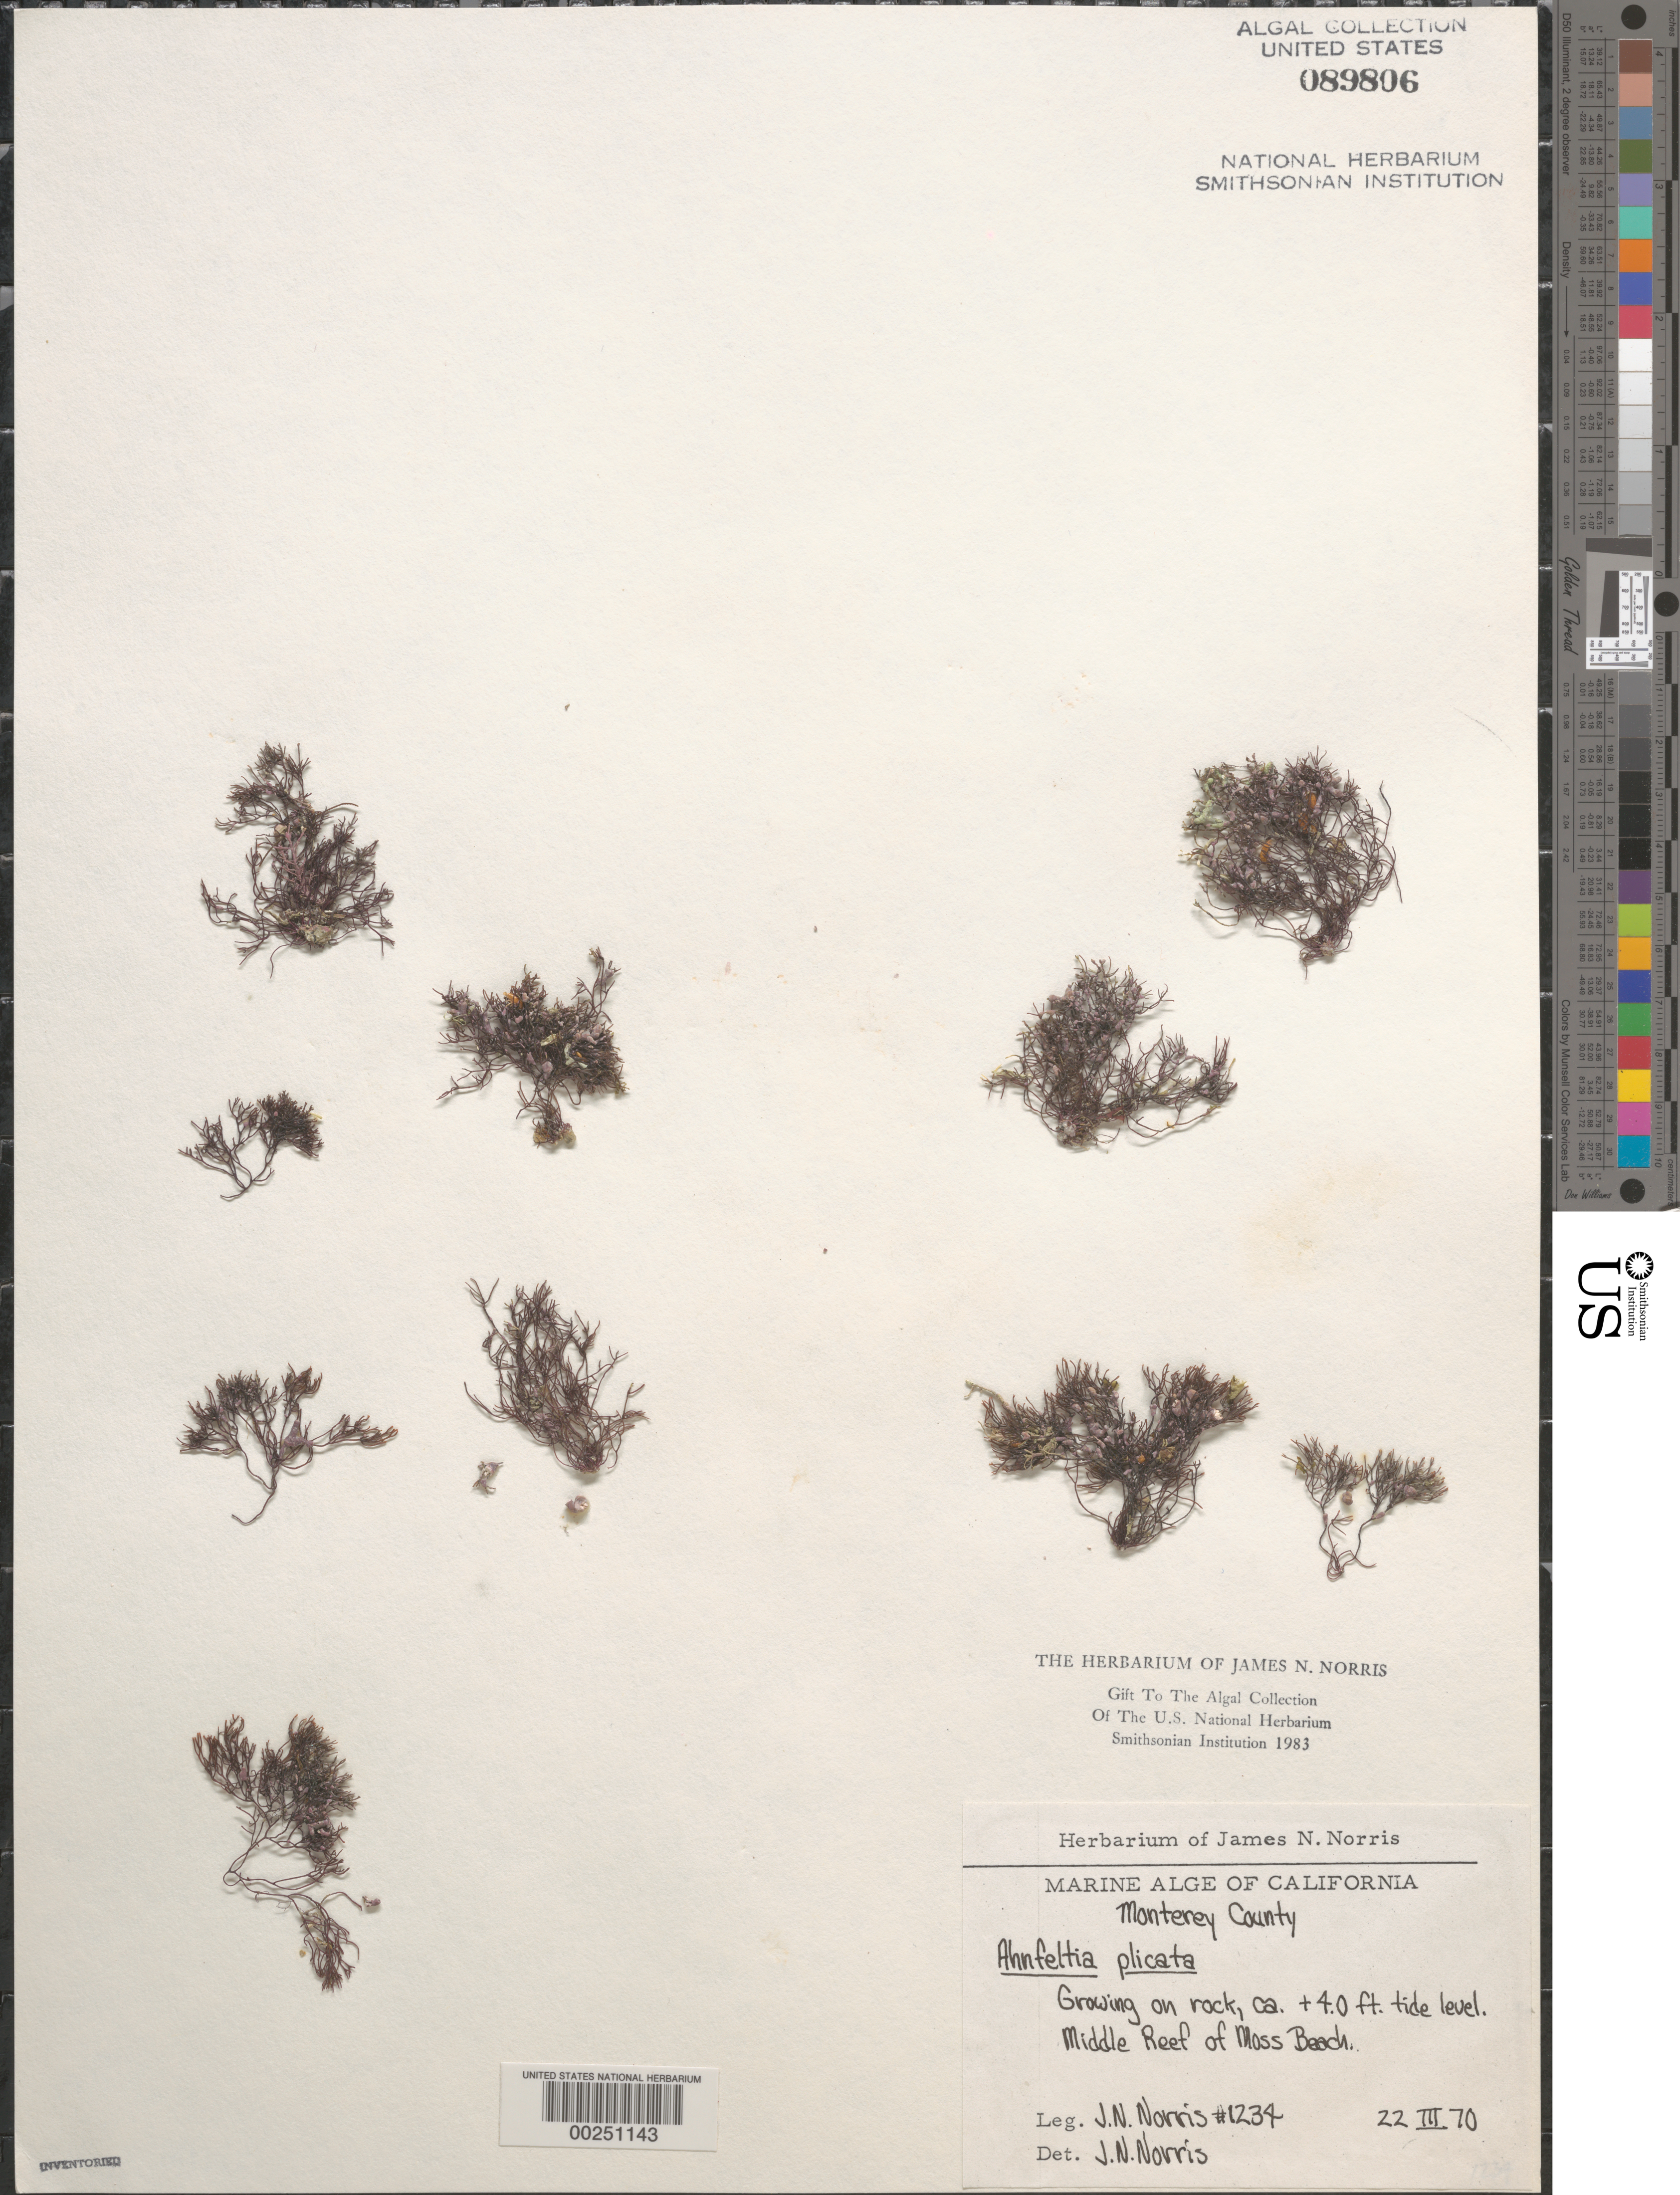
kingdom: Plantae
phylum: Rhodophyta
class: Florideophyceae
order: Ahnfeltiales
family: Ahnfeltiaceae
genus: Ahnfeltia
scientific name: Ahnfeltia plicata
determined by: Norris, James N.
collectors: J. N. Norris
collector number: JN-1234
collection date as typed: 22 Mar 1970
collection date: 1970-03-22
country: United States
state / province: California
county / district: Monterey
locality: Middle Reef of Moss Beach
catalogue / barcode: US 89806